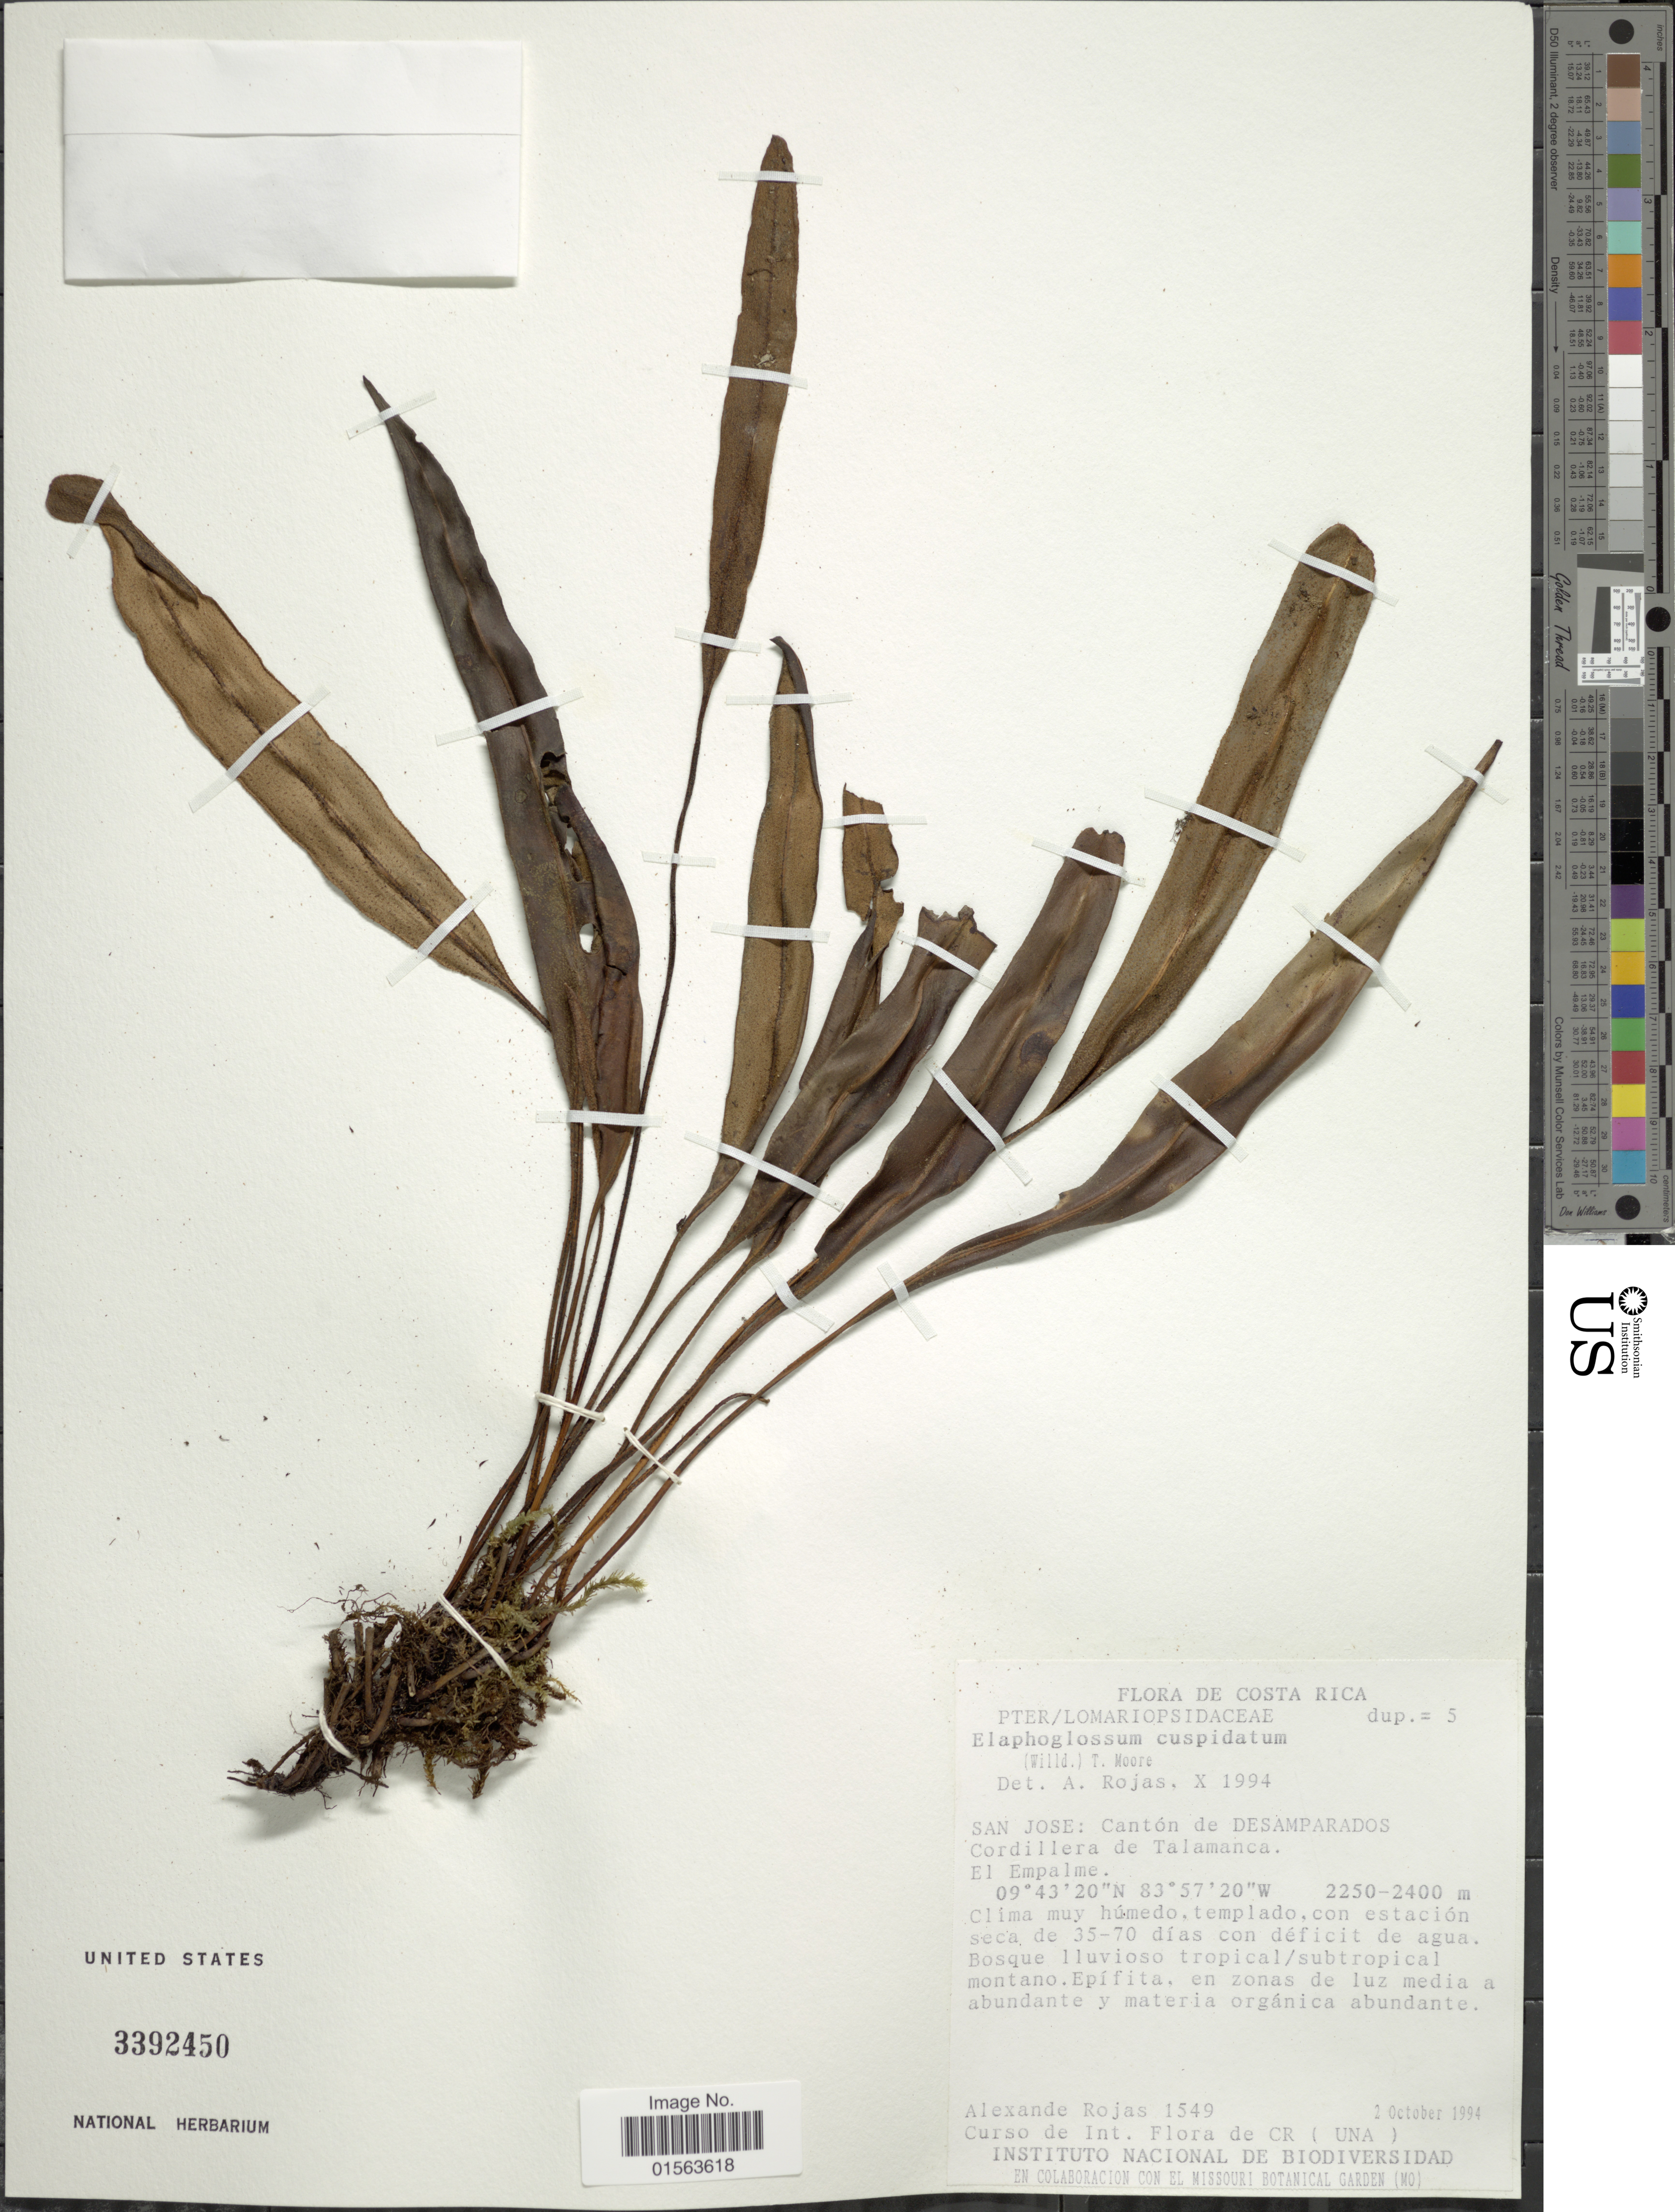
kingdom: Plantae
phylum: Tracheophyta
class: Polypodiopsida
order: Polypodiales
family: Dryopteridaceae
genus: Elaphoglossum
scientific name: Elaphoglossum subcuspidatum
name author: Rosenst.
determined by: Matos, F. B.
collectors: A. Rojas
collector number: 1549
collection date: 1994-10-02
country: Costa Rica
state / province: San José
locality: San Jose: Canton de Desamparados, Cordillera de Talamanca, El Empalme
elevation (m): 2250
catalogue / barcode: US 3392450